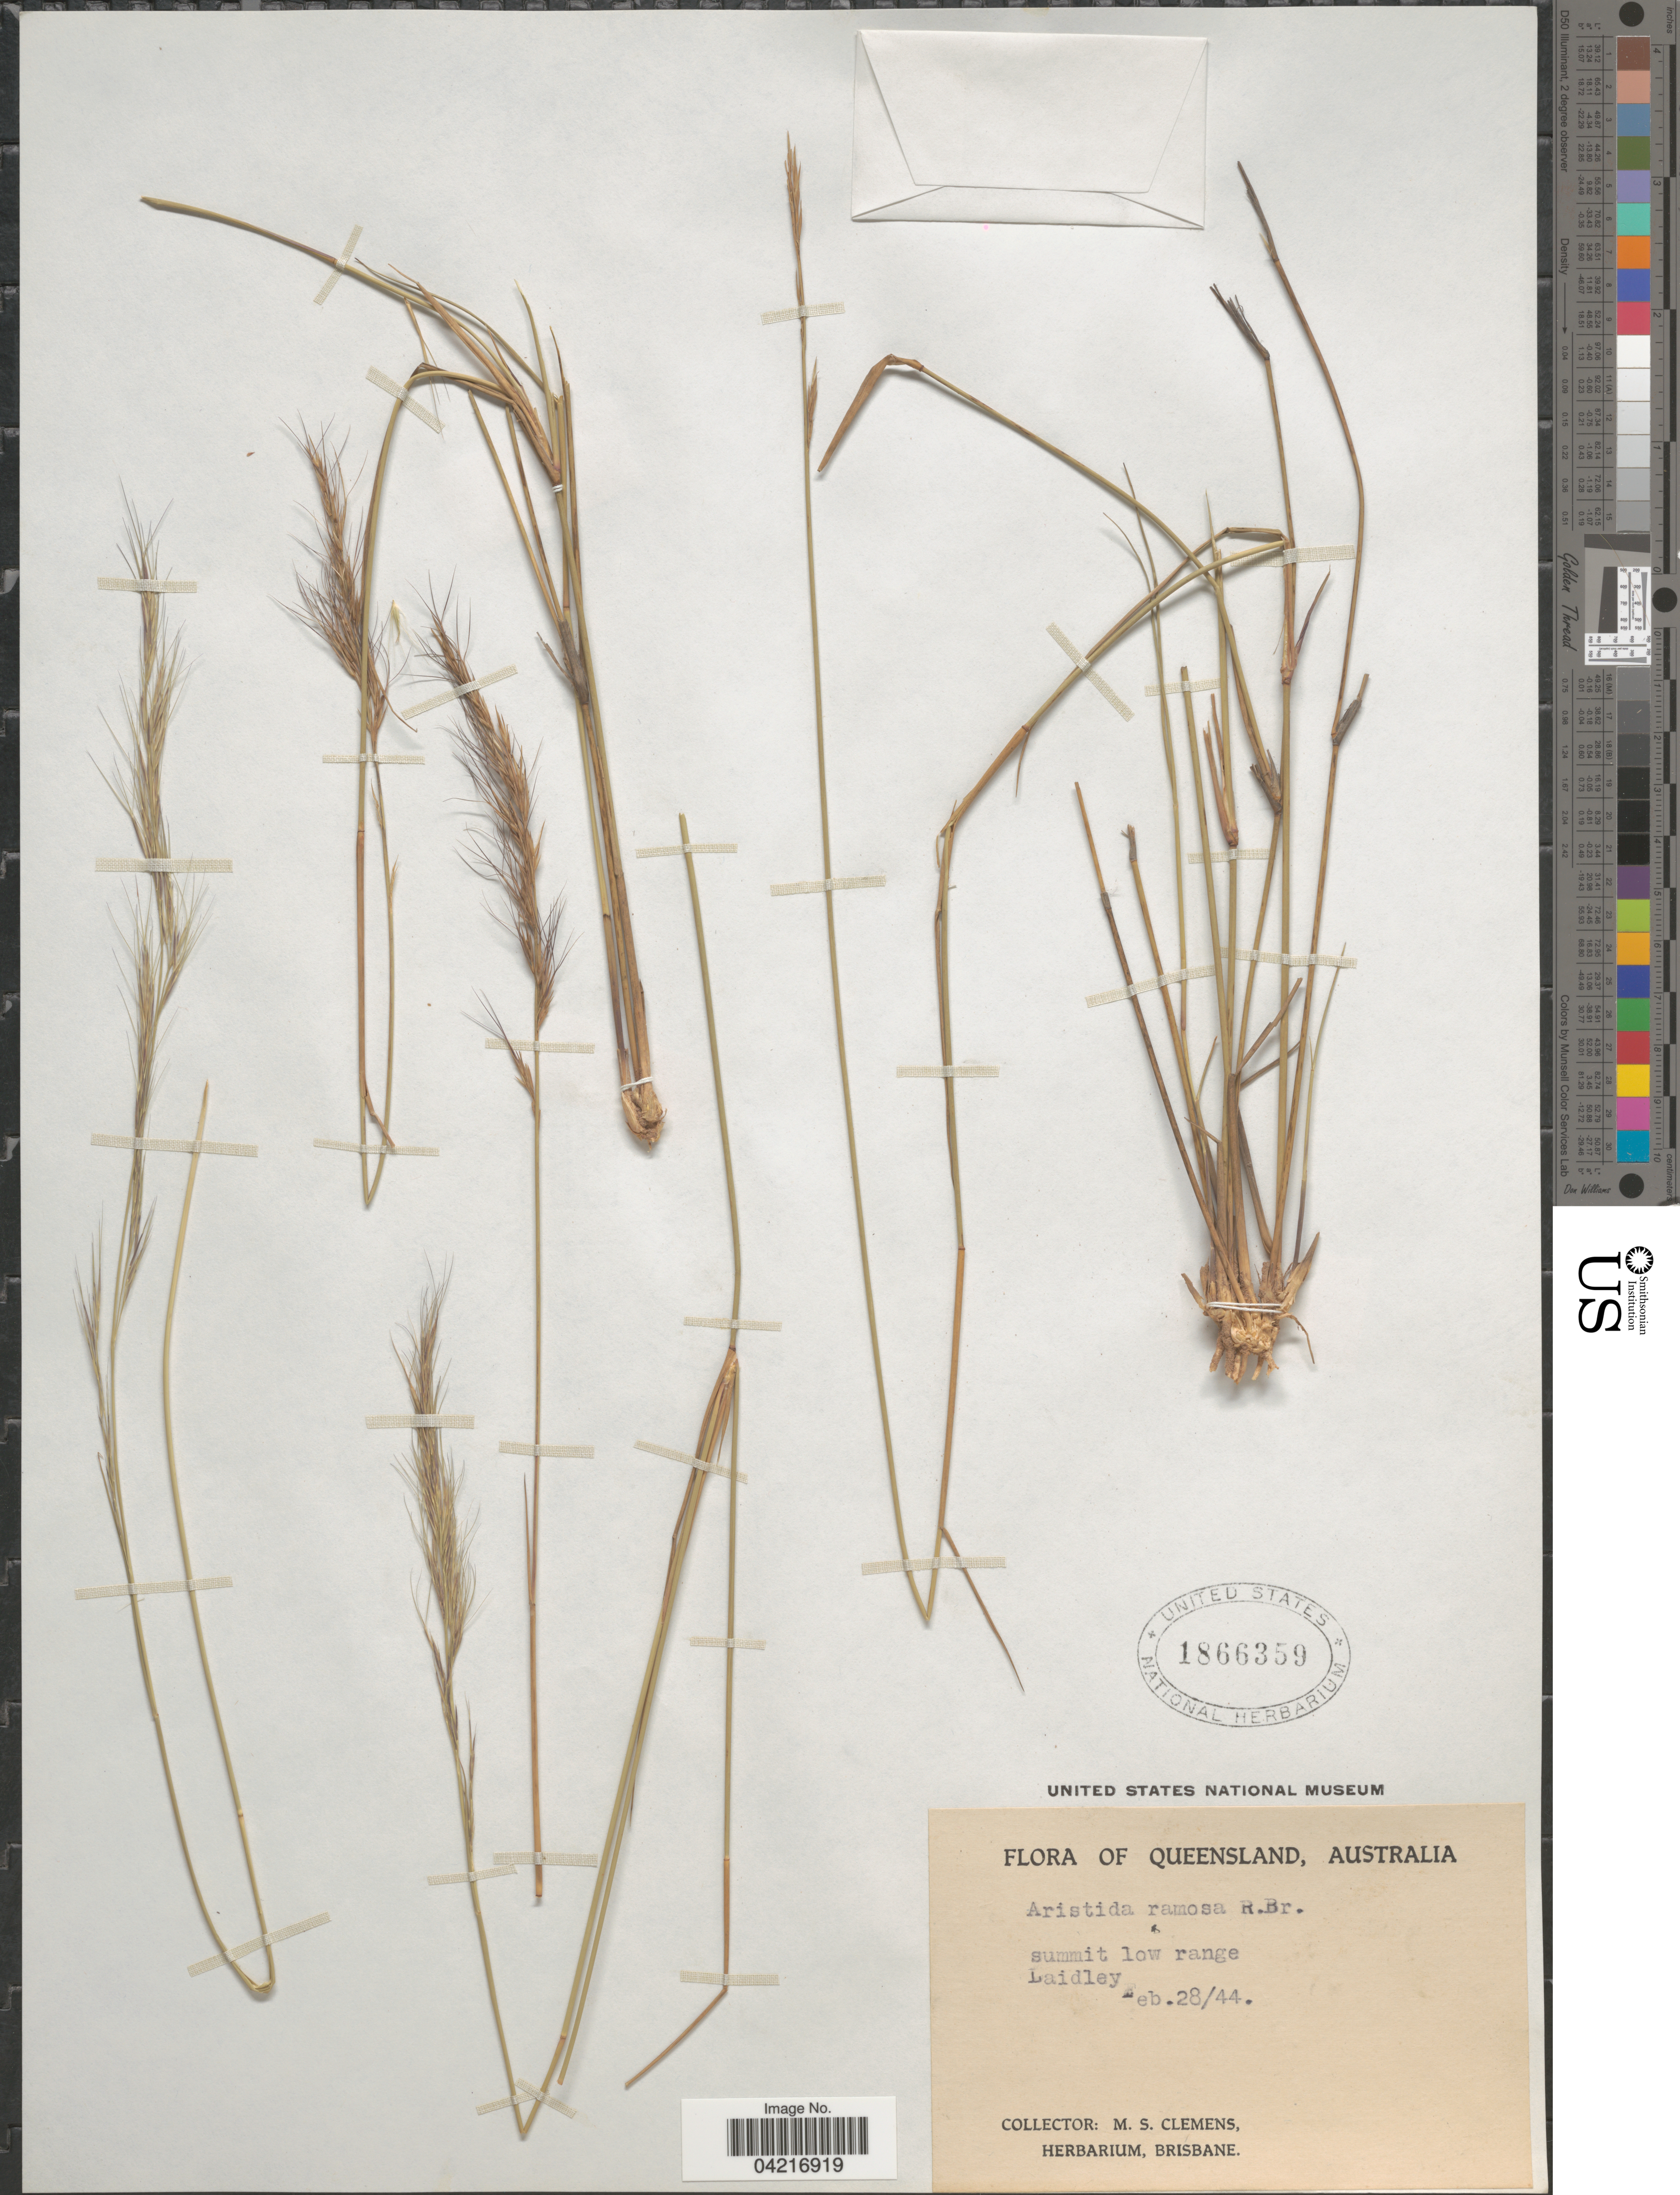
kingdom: Plantae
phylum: Tracheophyta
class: Liliopsida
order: Poales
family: Poaceae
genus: Aristida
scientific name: Aristida ramosa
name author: R. Br.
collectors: M. S. Clemens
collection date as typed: Transcribed d/m/y: 28/2/44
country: Australia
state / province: Queensland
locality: Summit low range Laidley.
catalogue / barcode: US 1866359